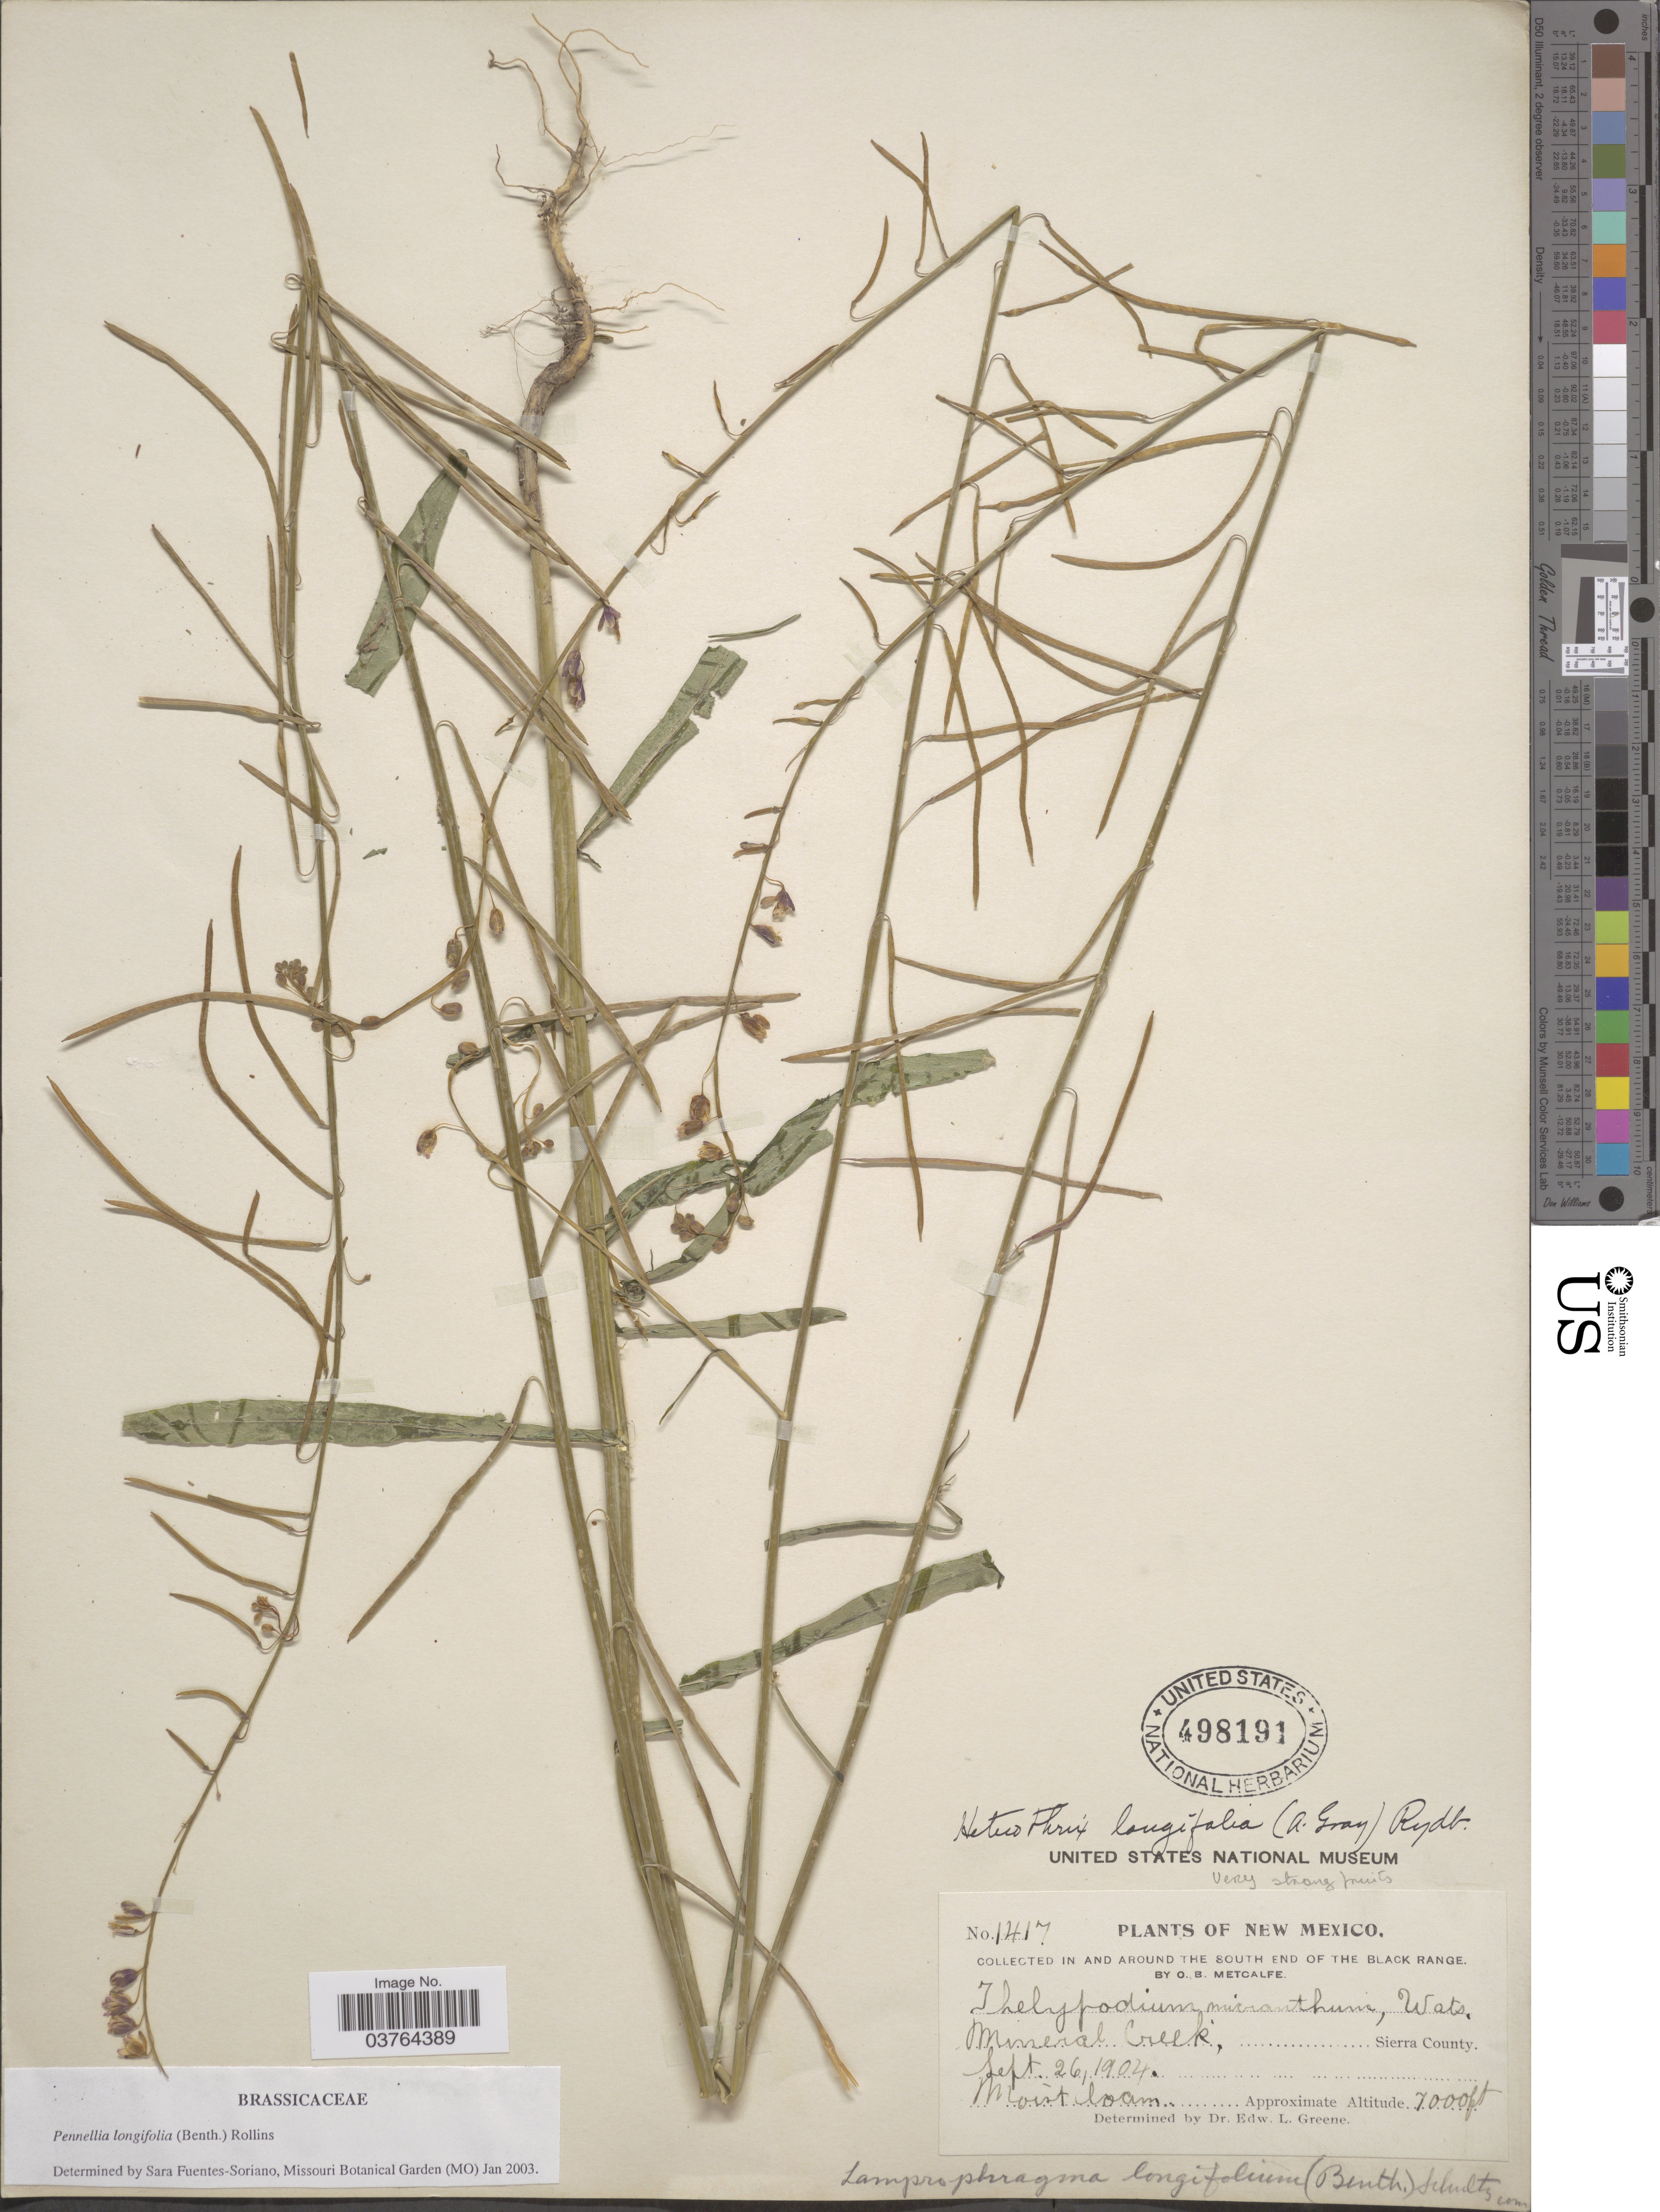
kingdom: Plantae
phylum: Tracheophyta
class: Magnoliopsida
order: Brassicales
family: Brassicaceae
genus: Pennellia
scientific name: Pennellia longifolia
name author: (Benth.) Rollins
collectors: O. B. Metcalfe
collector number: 1417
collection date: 1904-09-26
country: United States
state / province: New Mexico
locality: In and around the South end of the Black Range. Mineral Creek, Sierra County.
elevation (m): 2134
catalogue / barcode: US 498191